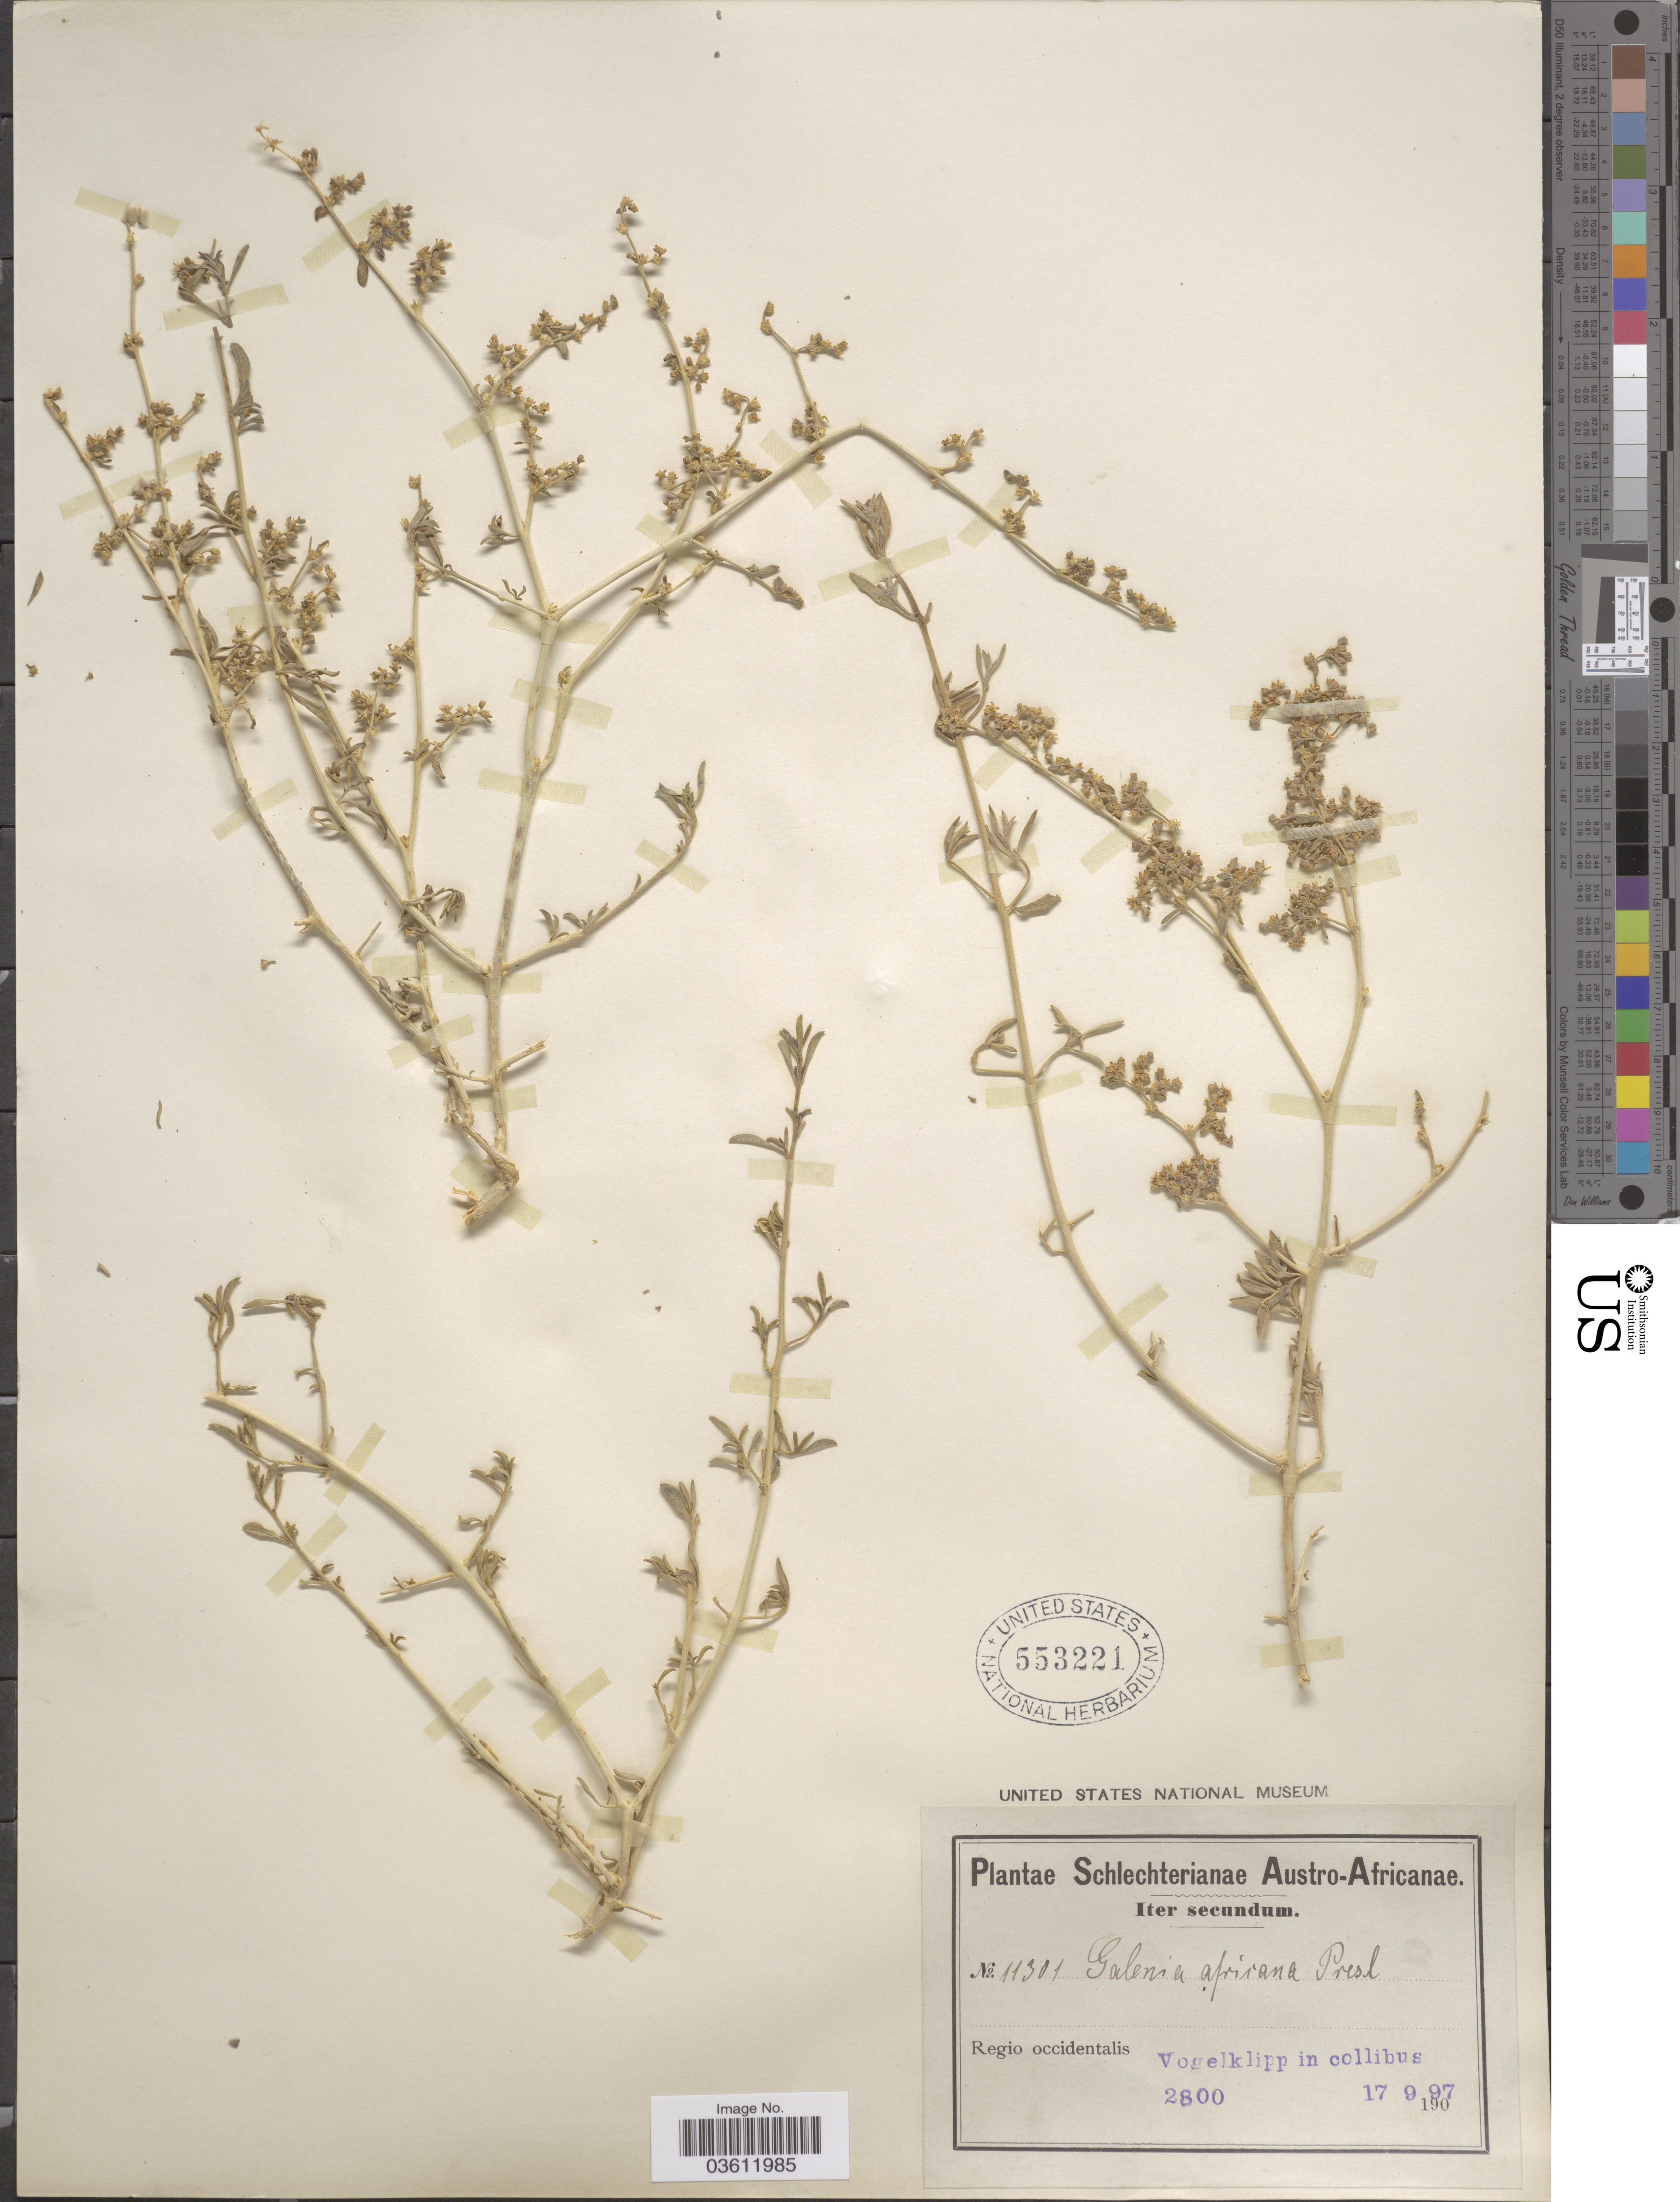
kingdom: Plantae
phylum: Tracheophyta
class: Magnoliopsida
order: Caryophyllales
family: Aizoaceae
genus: Aizoon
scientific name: Aizoon africanum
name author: (L.) Klak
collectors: Schlechter, --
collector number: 11301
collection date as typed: Transcribed d/m/y: 17/9/97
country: South Africa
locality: Austro-Africanae. Regio occidentalis. Vogelklipp in collibus.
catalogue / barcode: US 553221